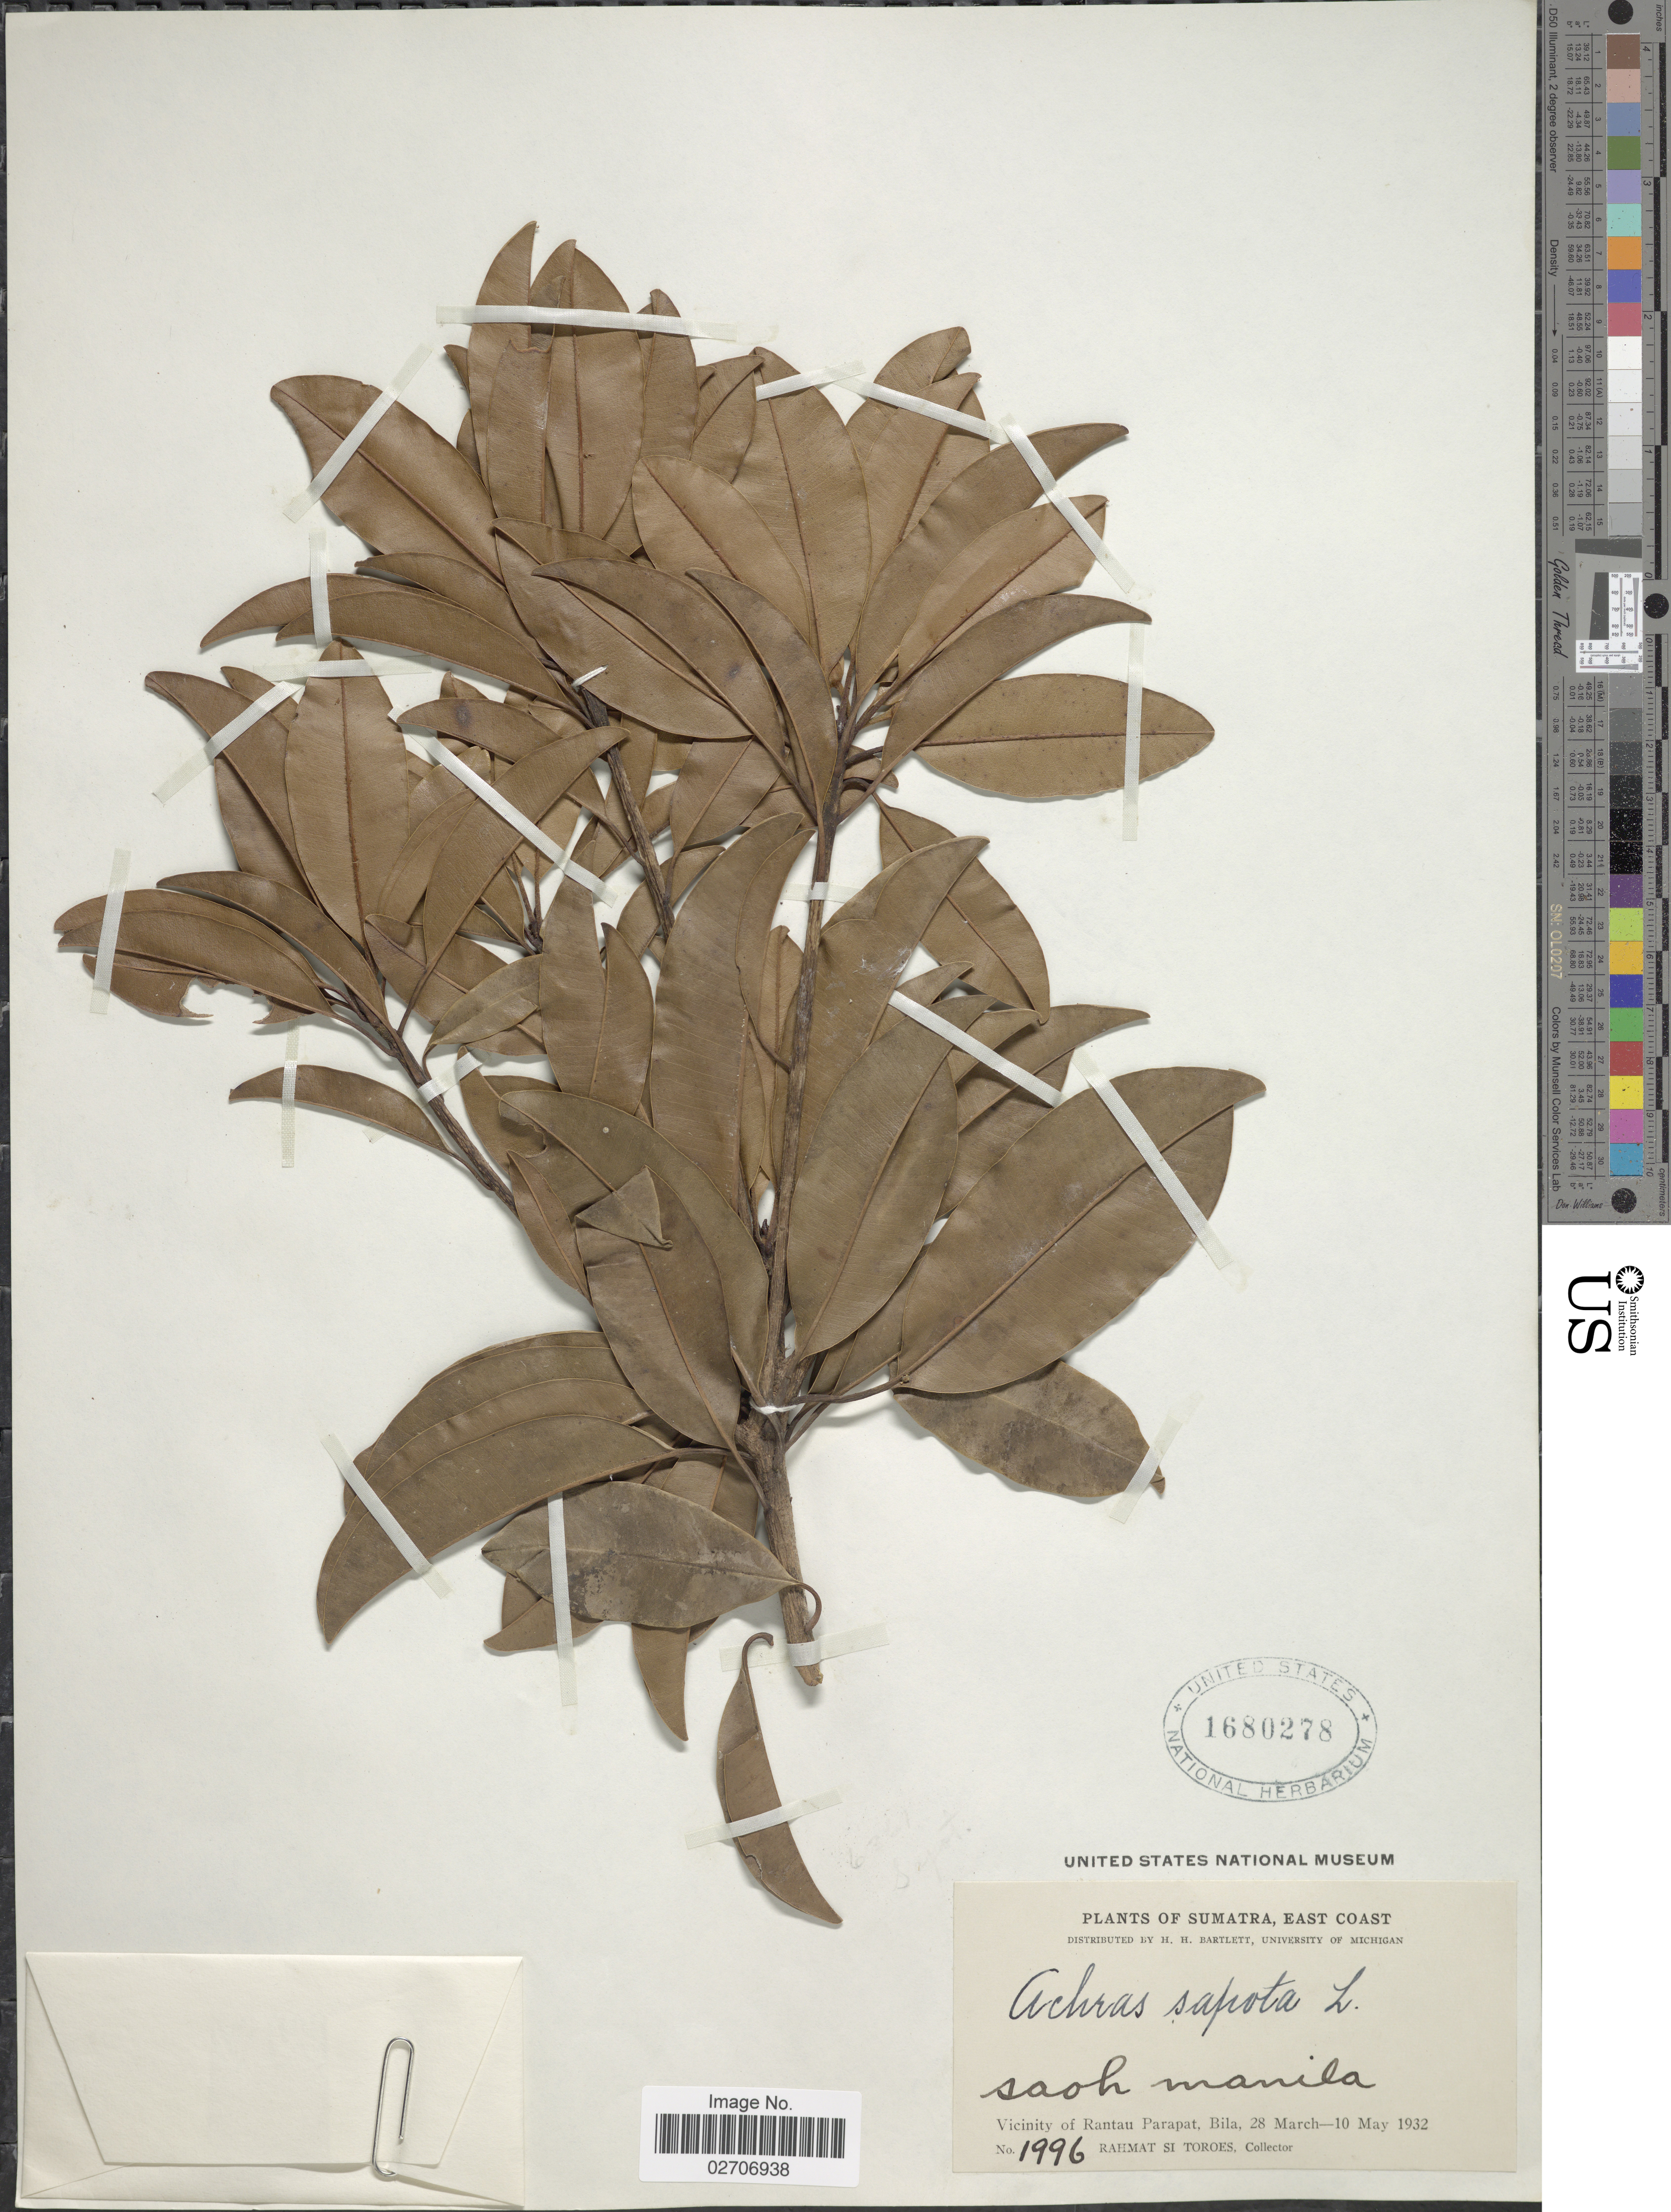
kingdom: Plantae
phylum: Tracheophyta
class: Magnoliopsida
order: Ericales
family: Sapotaceae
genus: Manilkara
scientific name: Manilkara zapota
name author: (L.) P. Royen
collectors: Rahmat Si Boeea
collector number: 1996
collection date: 1932-03-28/1932-05-10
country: Indonesia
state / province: Sumatra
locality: East coast, soah manila, Vicinity of Rantau Parapat, Bila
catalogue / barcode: US 1680278